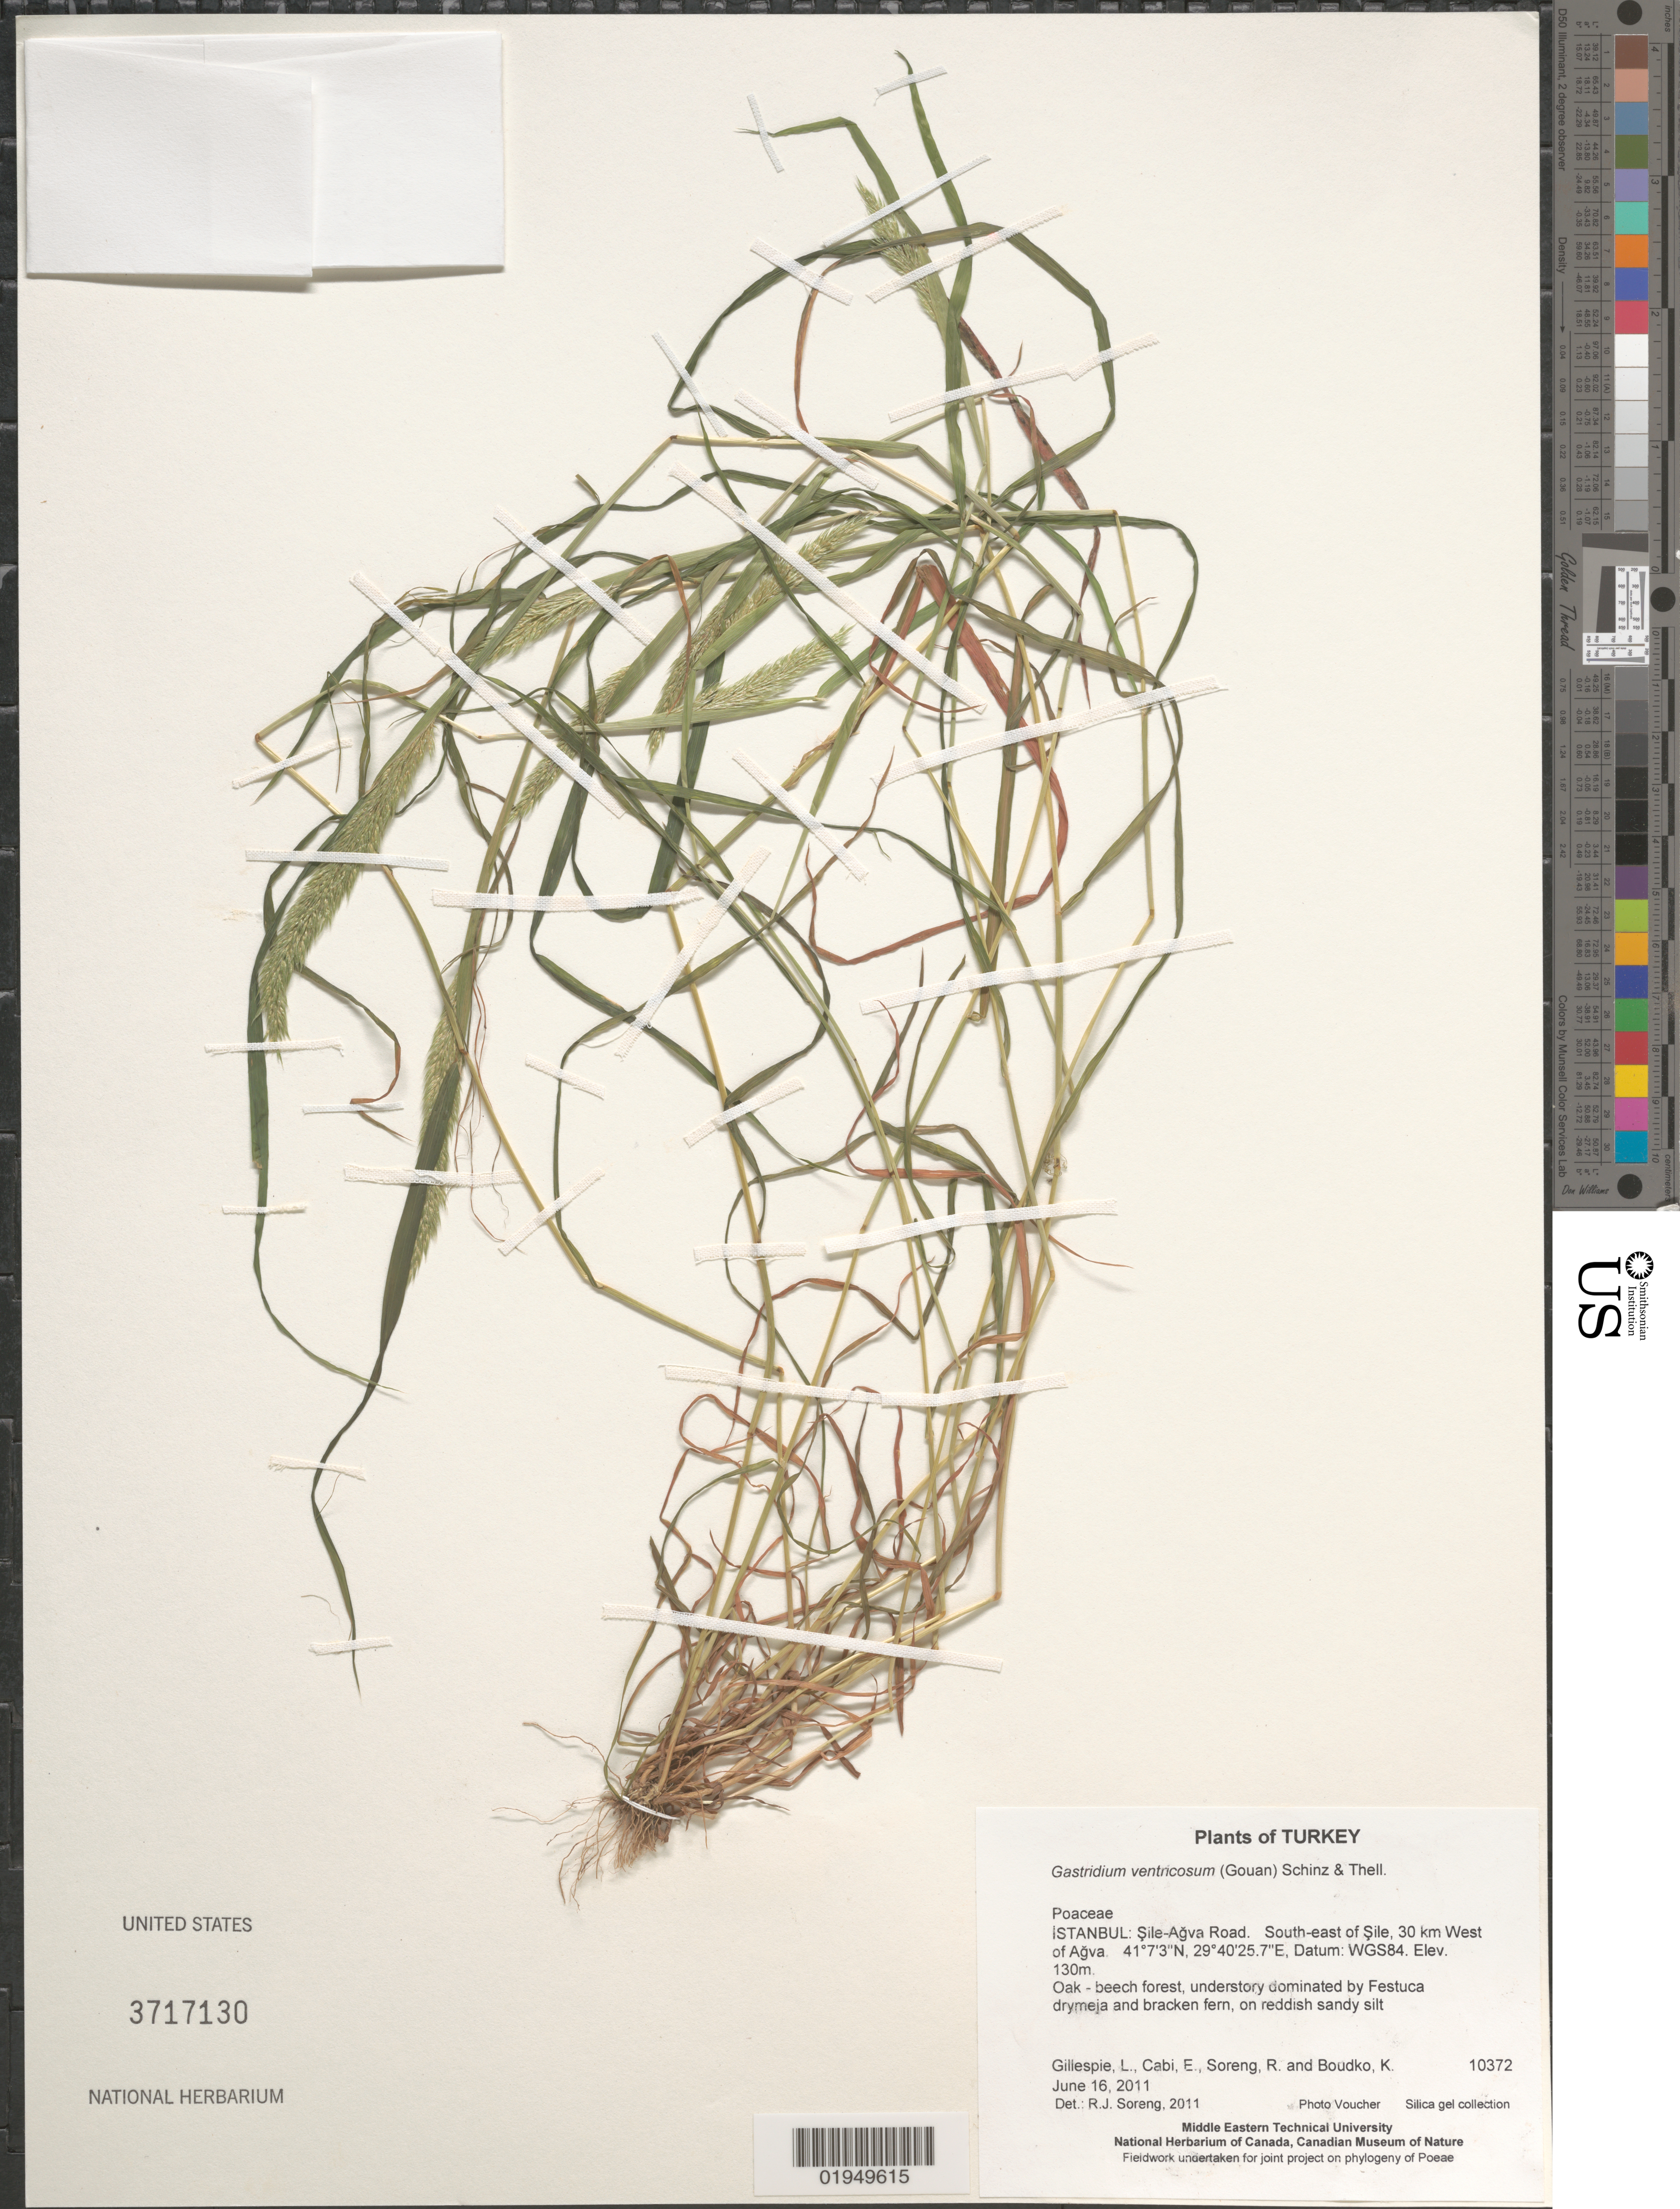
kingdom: Plantae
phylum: Tracheophyta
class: Liliopsida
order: Poales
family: Poaceae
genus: Gastridium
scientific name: Gastridium ventricosum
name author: (Gouan) Schinz & Thell.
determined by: Soreng, Robert J., Research Associate (BOT), Smithsonian Institution - National Museum of Natural History (UNITED STATES)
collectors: L. J. Gillespie, E. Cabi, R. J. Soreng & K. Boudko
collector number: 10372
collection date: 2011-06-16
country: Turkey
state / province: Istanbul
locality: Sile-Agva Road. South-east of Sile, 30 km West of Agva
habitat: Oak - beech forest, understory dominated by Festuca drymeja and bracken fern, on Reddish sandy silt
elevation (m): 130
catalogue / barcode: US 3717130